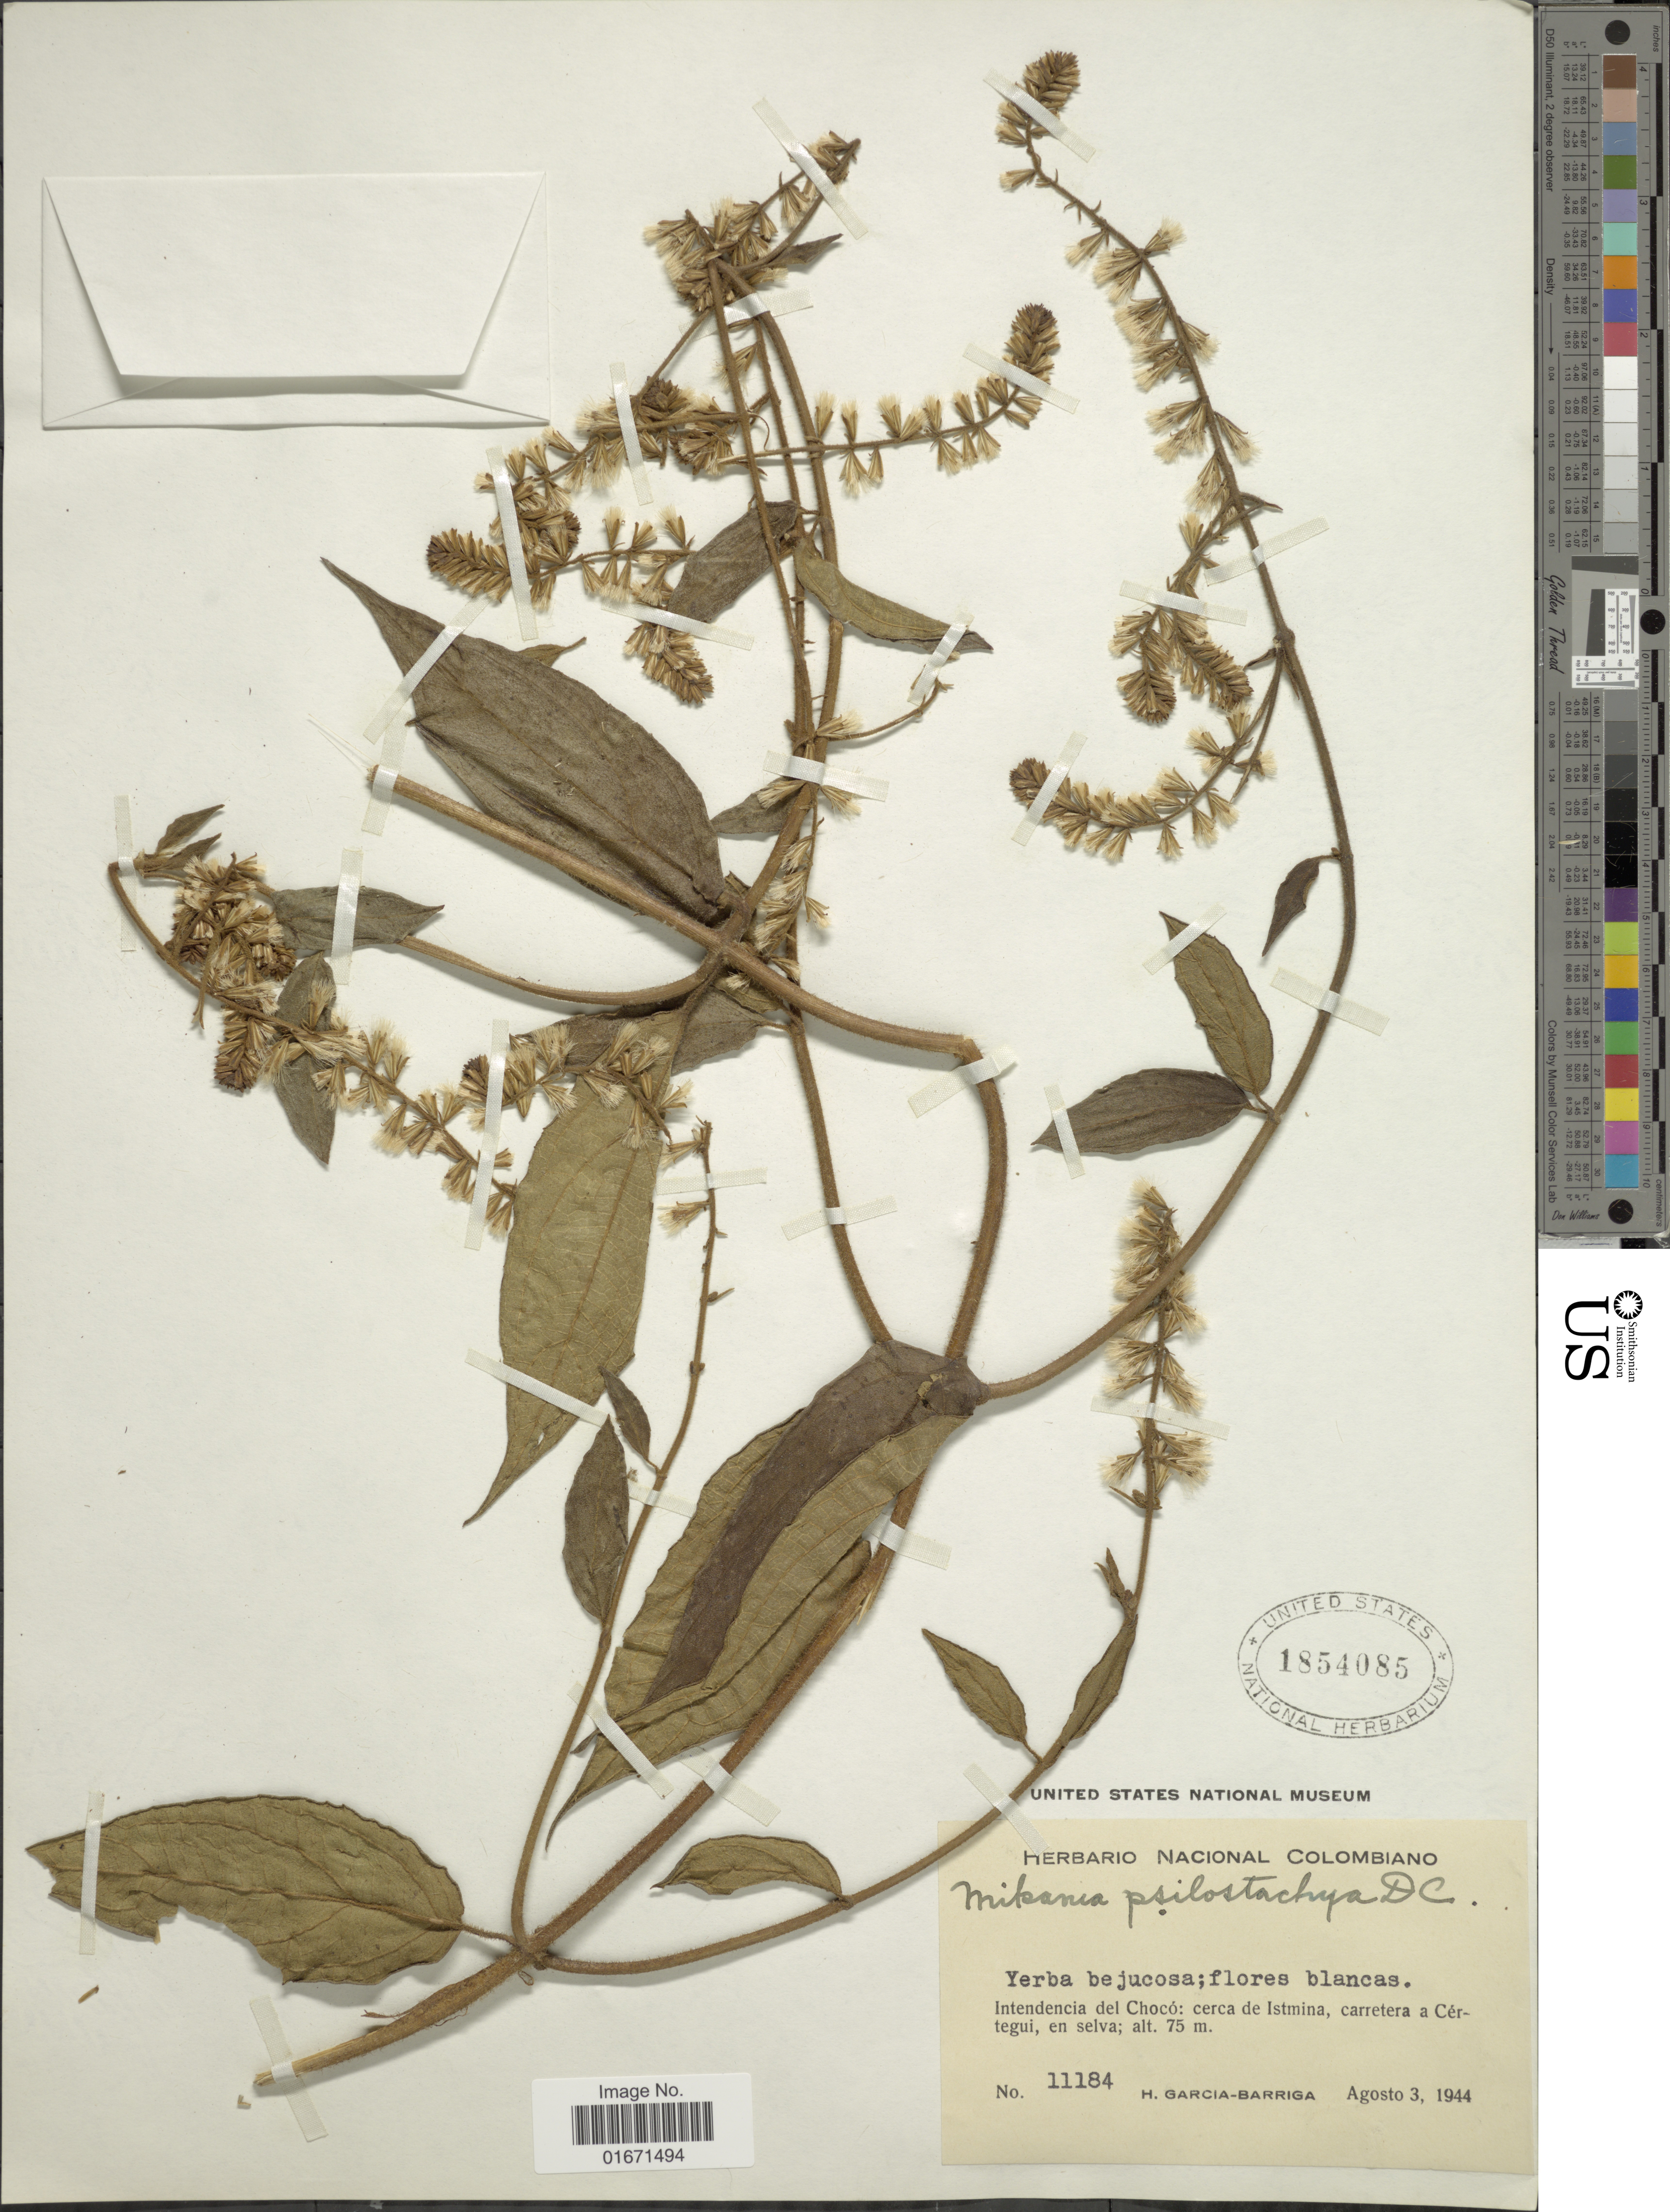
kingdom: Plantae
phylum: Tracheophyta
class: Magnoliopsida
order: Asterales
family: Asteraceae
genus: Mikania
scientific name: Mikania psilostachya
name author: DC.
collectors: H. García Barriga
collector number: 11184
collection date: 1944-08-03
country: Colombia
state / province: Chocó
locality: Intendencia del Chocó: cerca de Istmina, carretera a Cértegui, en selva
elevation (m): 75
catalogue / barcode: US 1854085